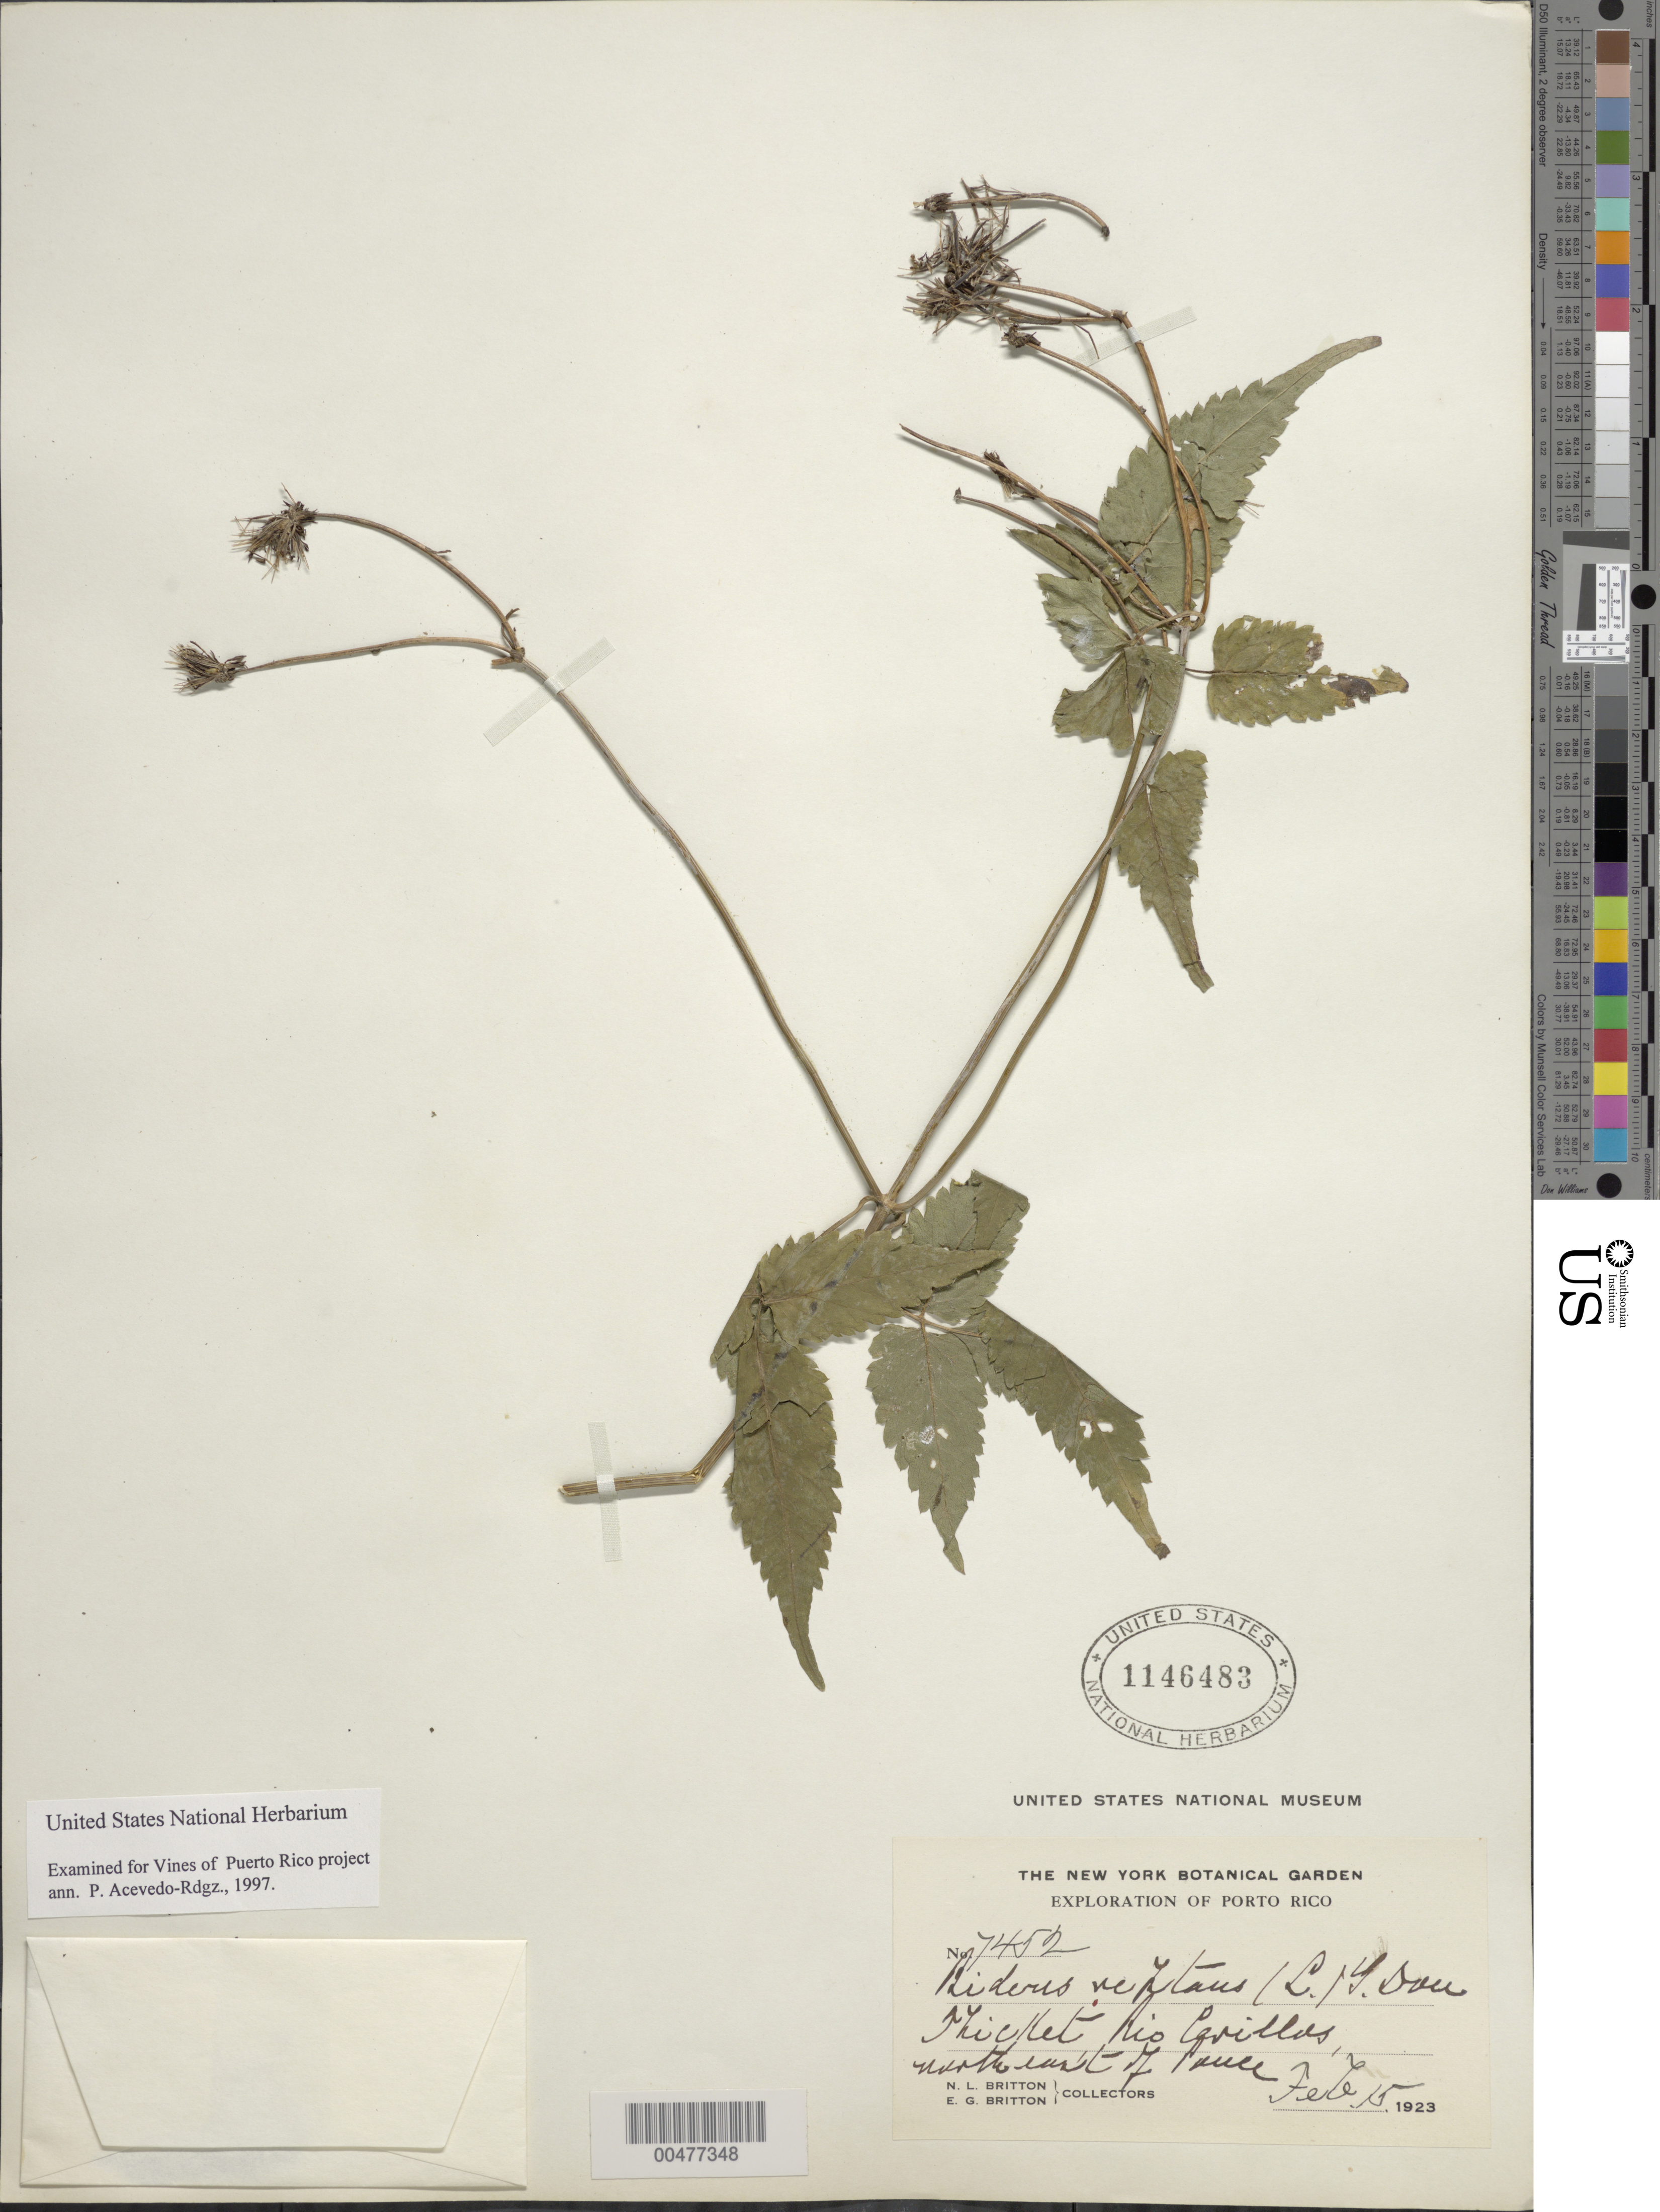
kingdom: Plantae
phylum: Tracheophyta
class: Magnoliopsida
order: Asterales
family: Asteraceae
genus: Bidens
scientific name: Bidens reptans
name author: (L.) G. Don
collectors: Britton, -- & Britton, --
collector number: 7452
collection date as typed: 15 Feb 1923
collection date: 1923-02-15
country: Puerto Rico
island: Greater Antilles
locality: Rio Carillas, NE of Ponce. Thicket.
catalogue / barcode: US 1146483